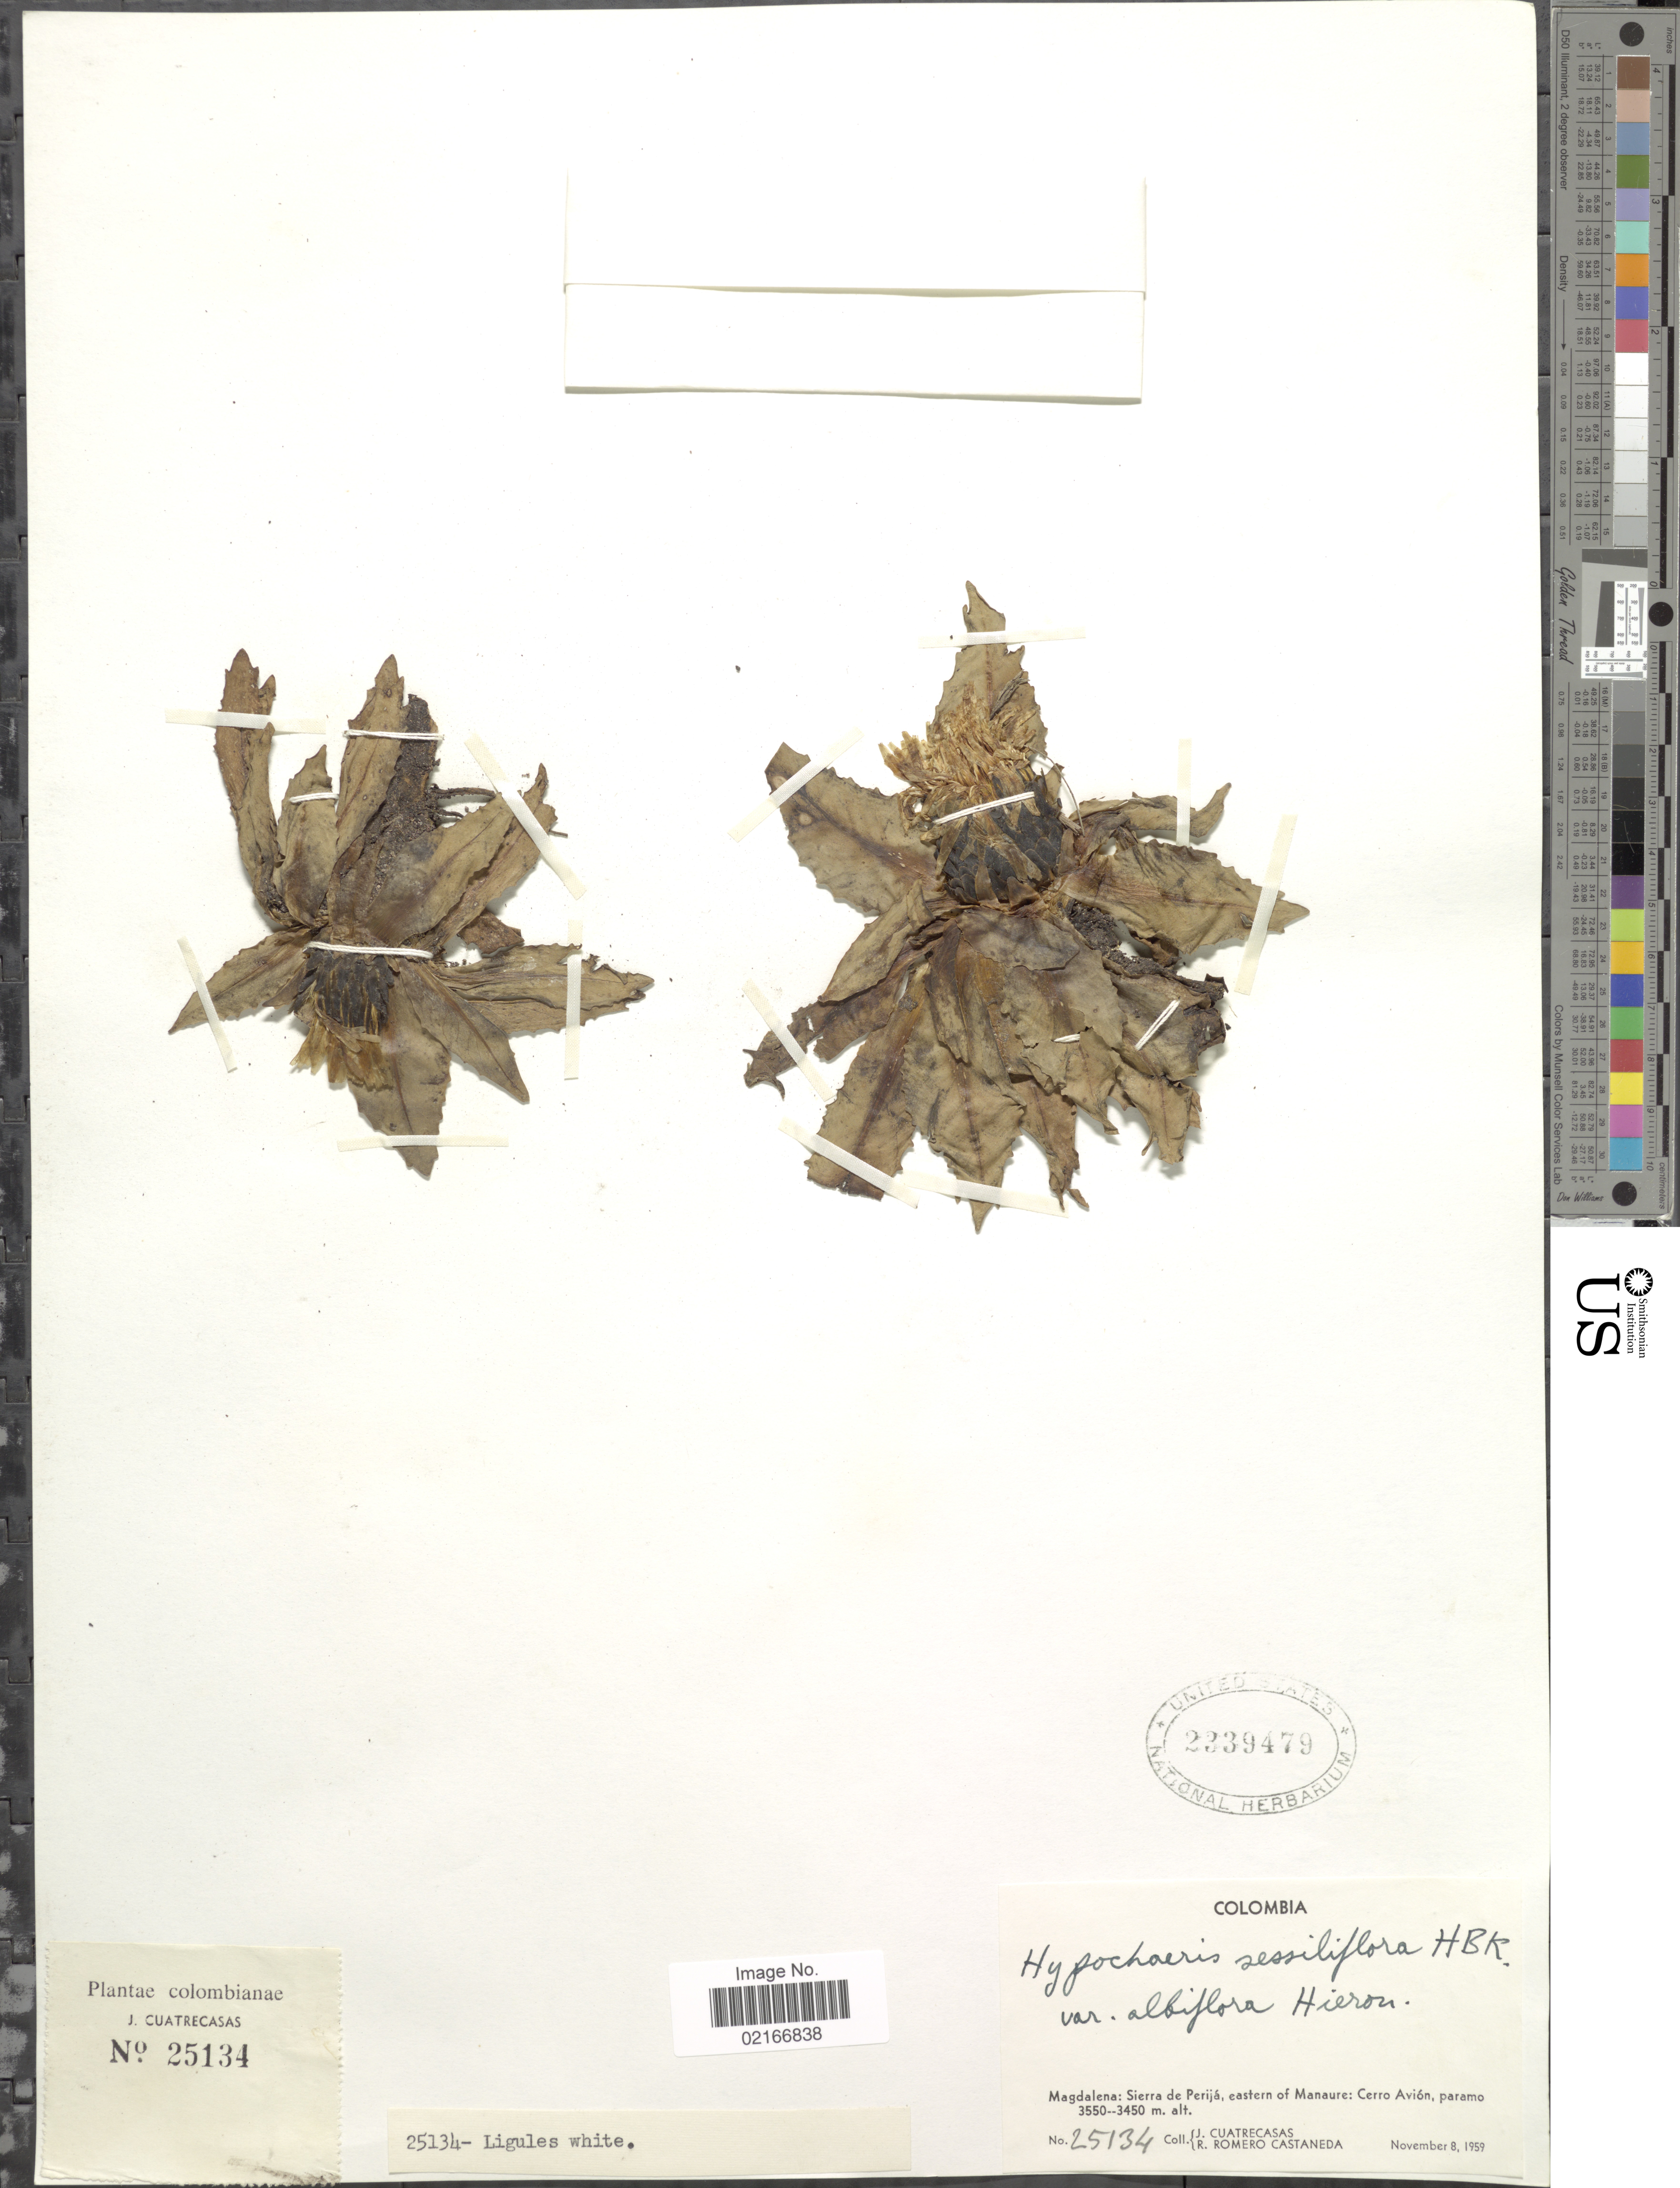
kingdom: Plantae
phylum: Tracheophyta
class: Magnoliopsida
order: Asterales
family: Asteraceae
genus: Hypochaeris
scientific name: Hypochaeris sessiflora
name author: Kunth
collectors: J. Cuatrecasas & R. Romero Castañeda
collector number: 25134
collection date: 1959-11-08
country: Colombia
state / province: Magdalena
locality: Sierra de Perijá, eastern of Manaure: Cerro Avión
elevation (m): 3450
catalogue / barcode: US 2339479